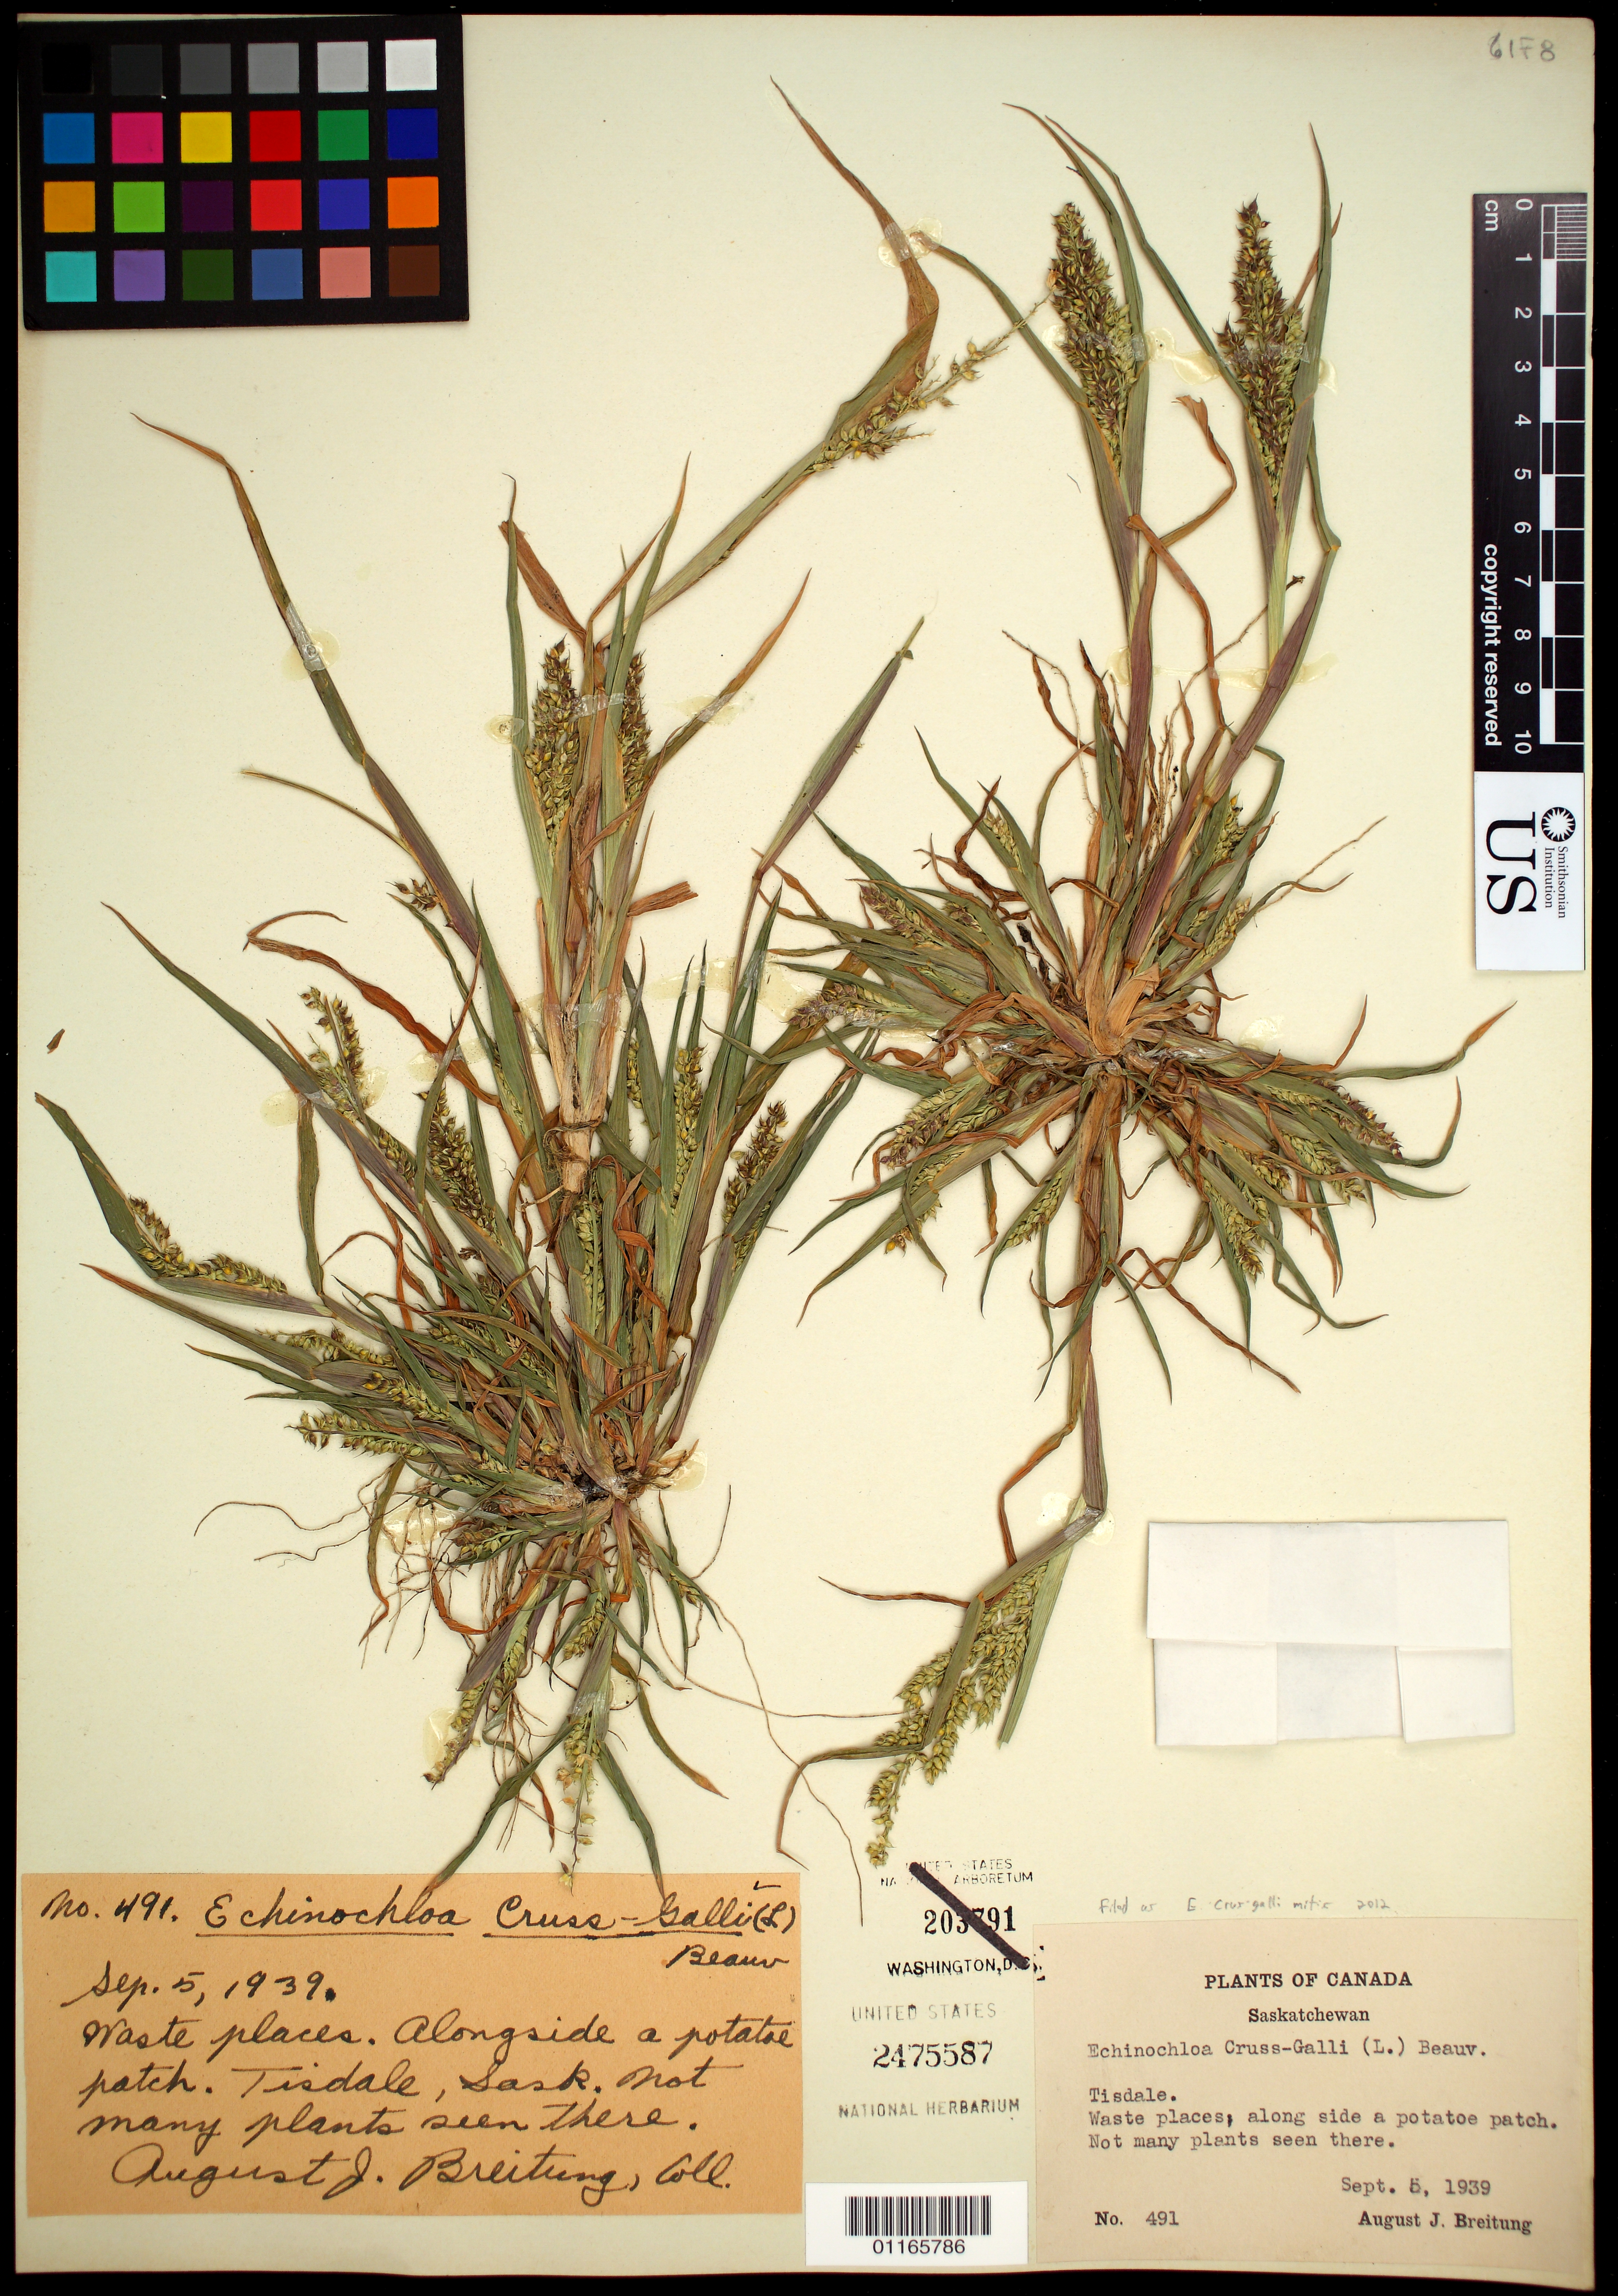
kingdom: Plantae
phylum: Tracheophyta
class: Liliopsida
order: Poales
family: Poaceae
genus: Echinochloa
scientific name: Echinochloa crus-galli var. mitis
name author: (Pursh) Peterm.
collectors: A. J. Breitung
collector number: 491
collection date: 1939-09-05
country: Canada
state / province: Saskatchewan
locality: Tisdale. Along side a potatoe patch.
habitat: Waste places.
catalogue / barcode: US 2475587